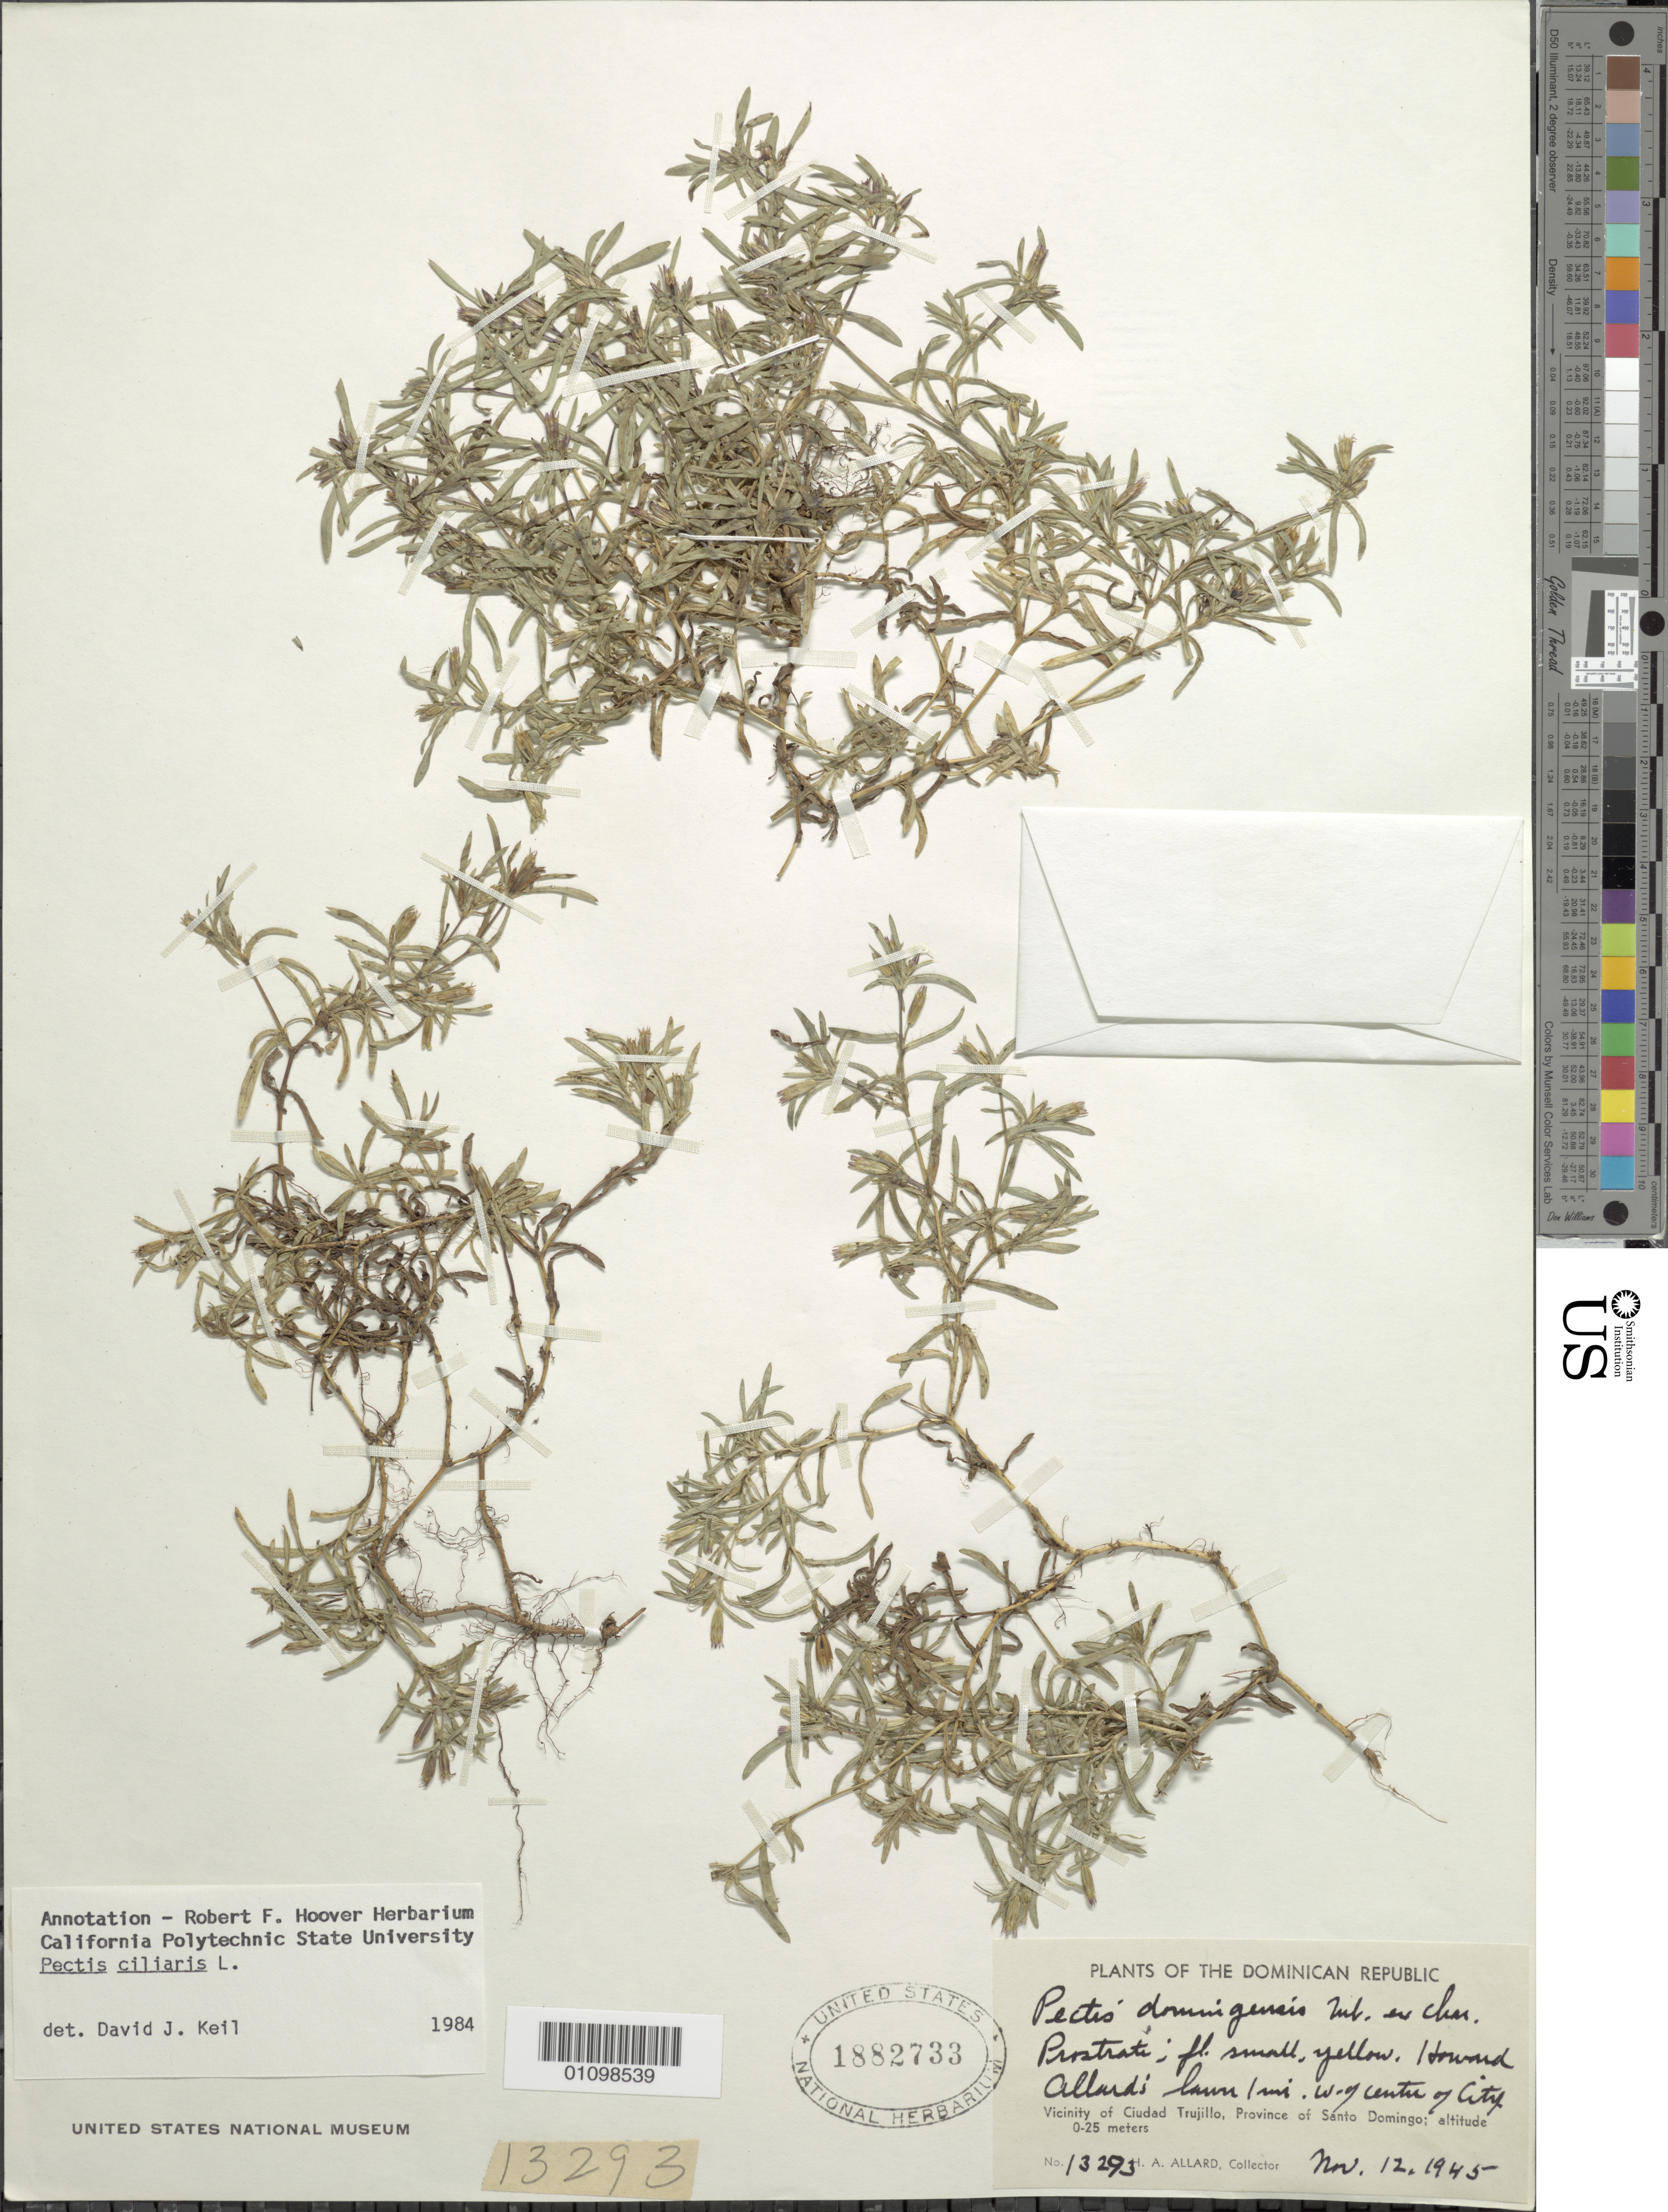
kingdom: Plantae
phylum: Tracheophyta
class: Magnoliopsida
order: Asterales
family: Asteraceae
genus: Pectis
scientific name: Pectis ciliaris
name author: L.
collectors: H. A. Allard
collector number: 13293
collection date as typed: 12 Nov 1945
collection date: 1945-11-12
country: Dominican Republic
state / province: Santo Domingo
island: Hispaniola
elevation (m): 0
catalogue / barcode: US 1882733